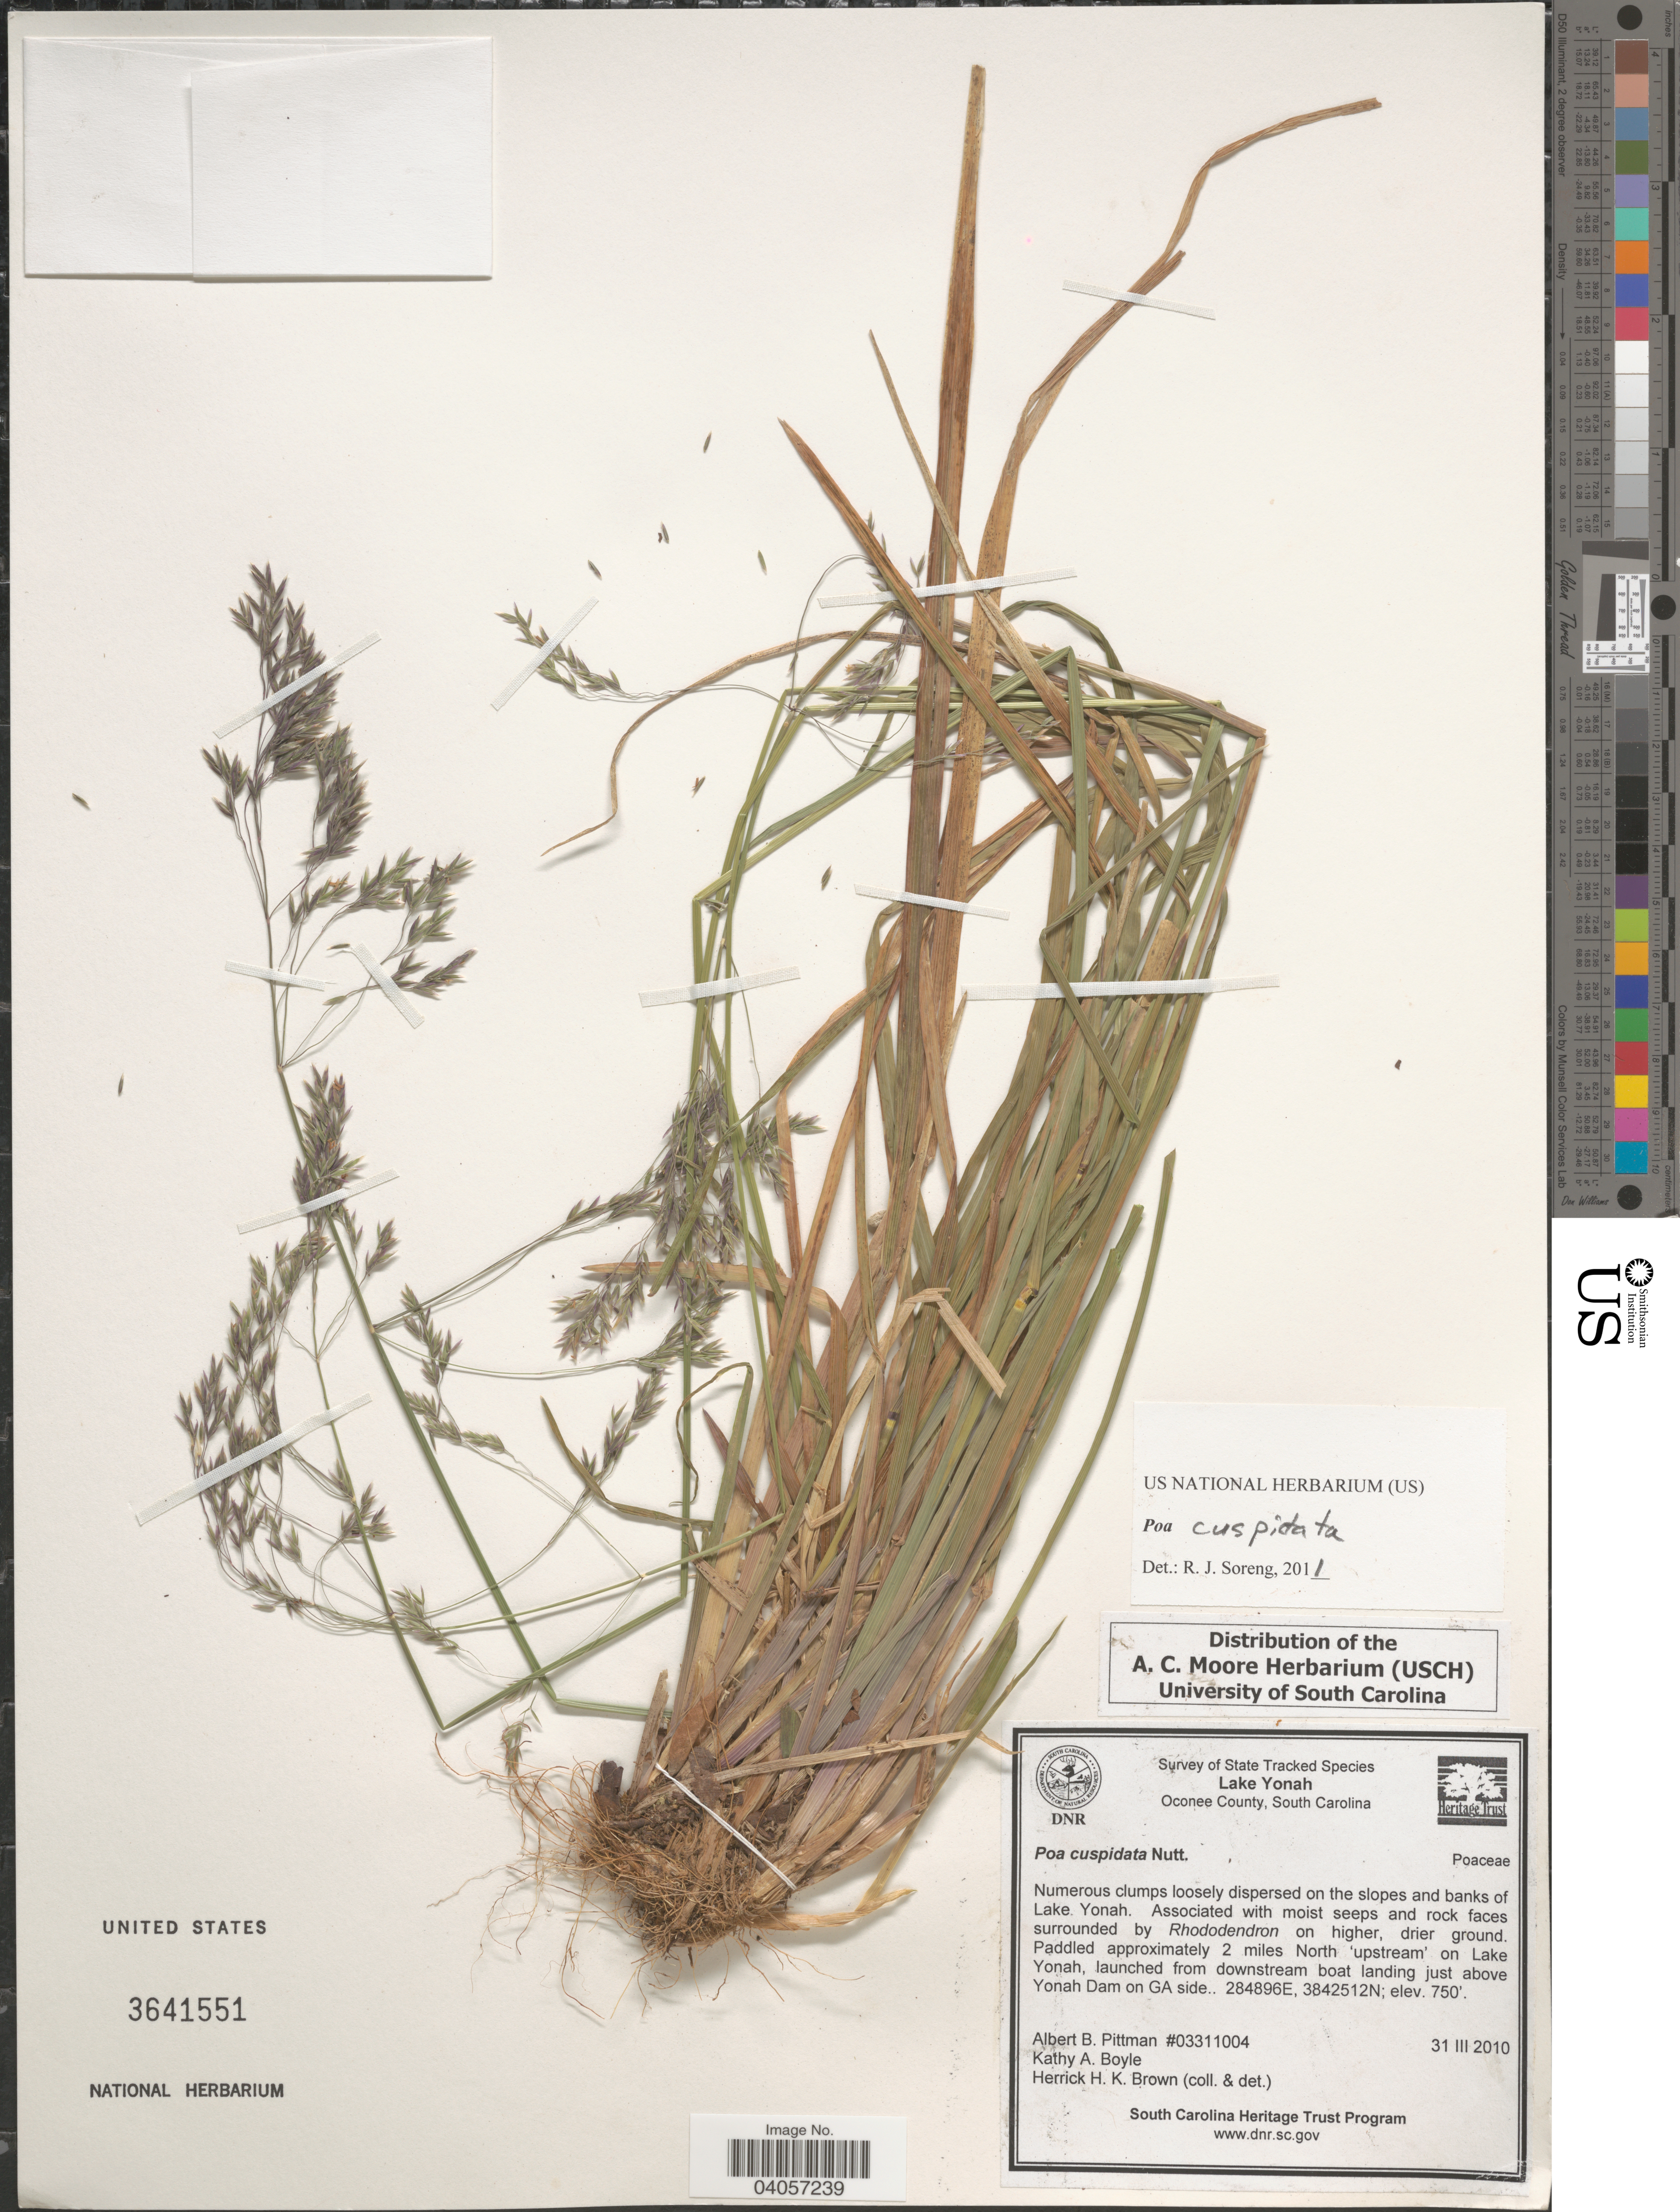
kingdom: Plantae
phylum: Tracheophyta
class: Liliopsida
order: Poales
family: Poaceae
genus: Poa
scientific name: Poa cuspidata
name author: Nutt.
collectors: A. B. Pittman, K. A. Boyle & H. H. K. Brown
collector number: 03311004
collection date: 2010-03-31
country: United States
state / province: South Carolina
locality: Lake Yonah. Oconee County. On the slopes and banks of Lake Yonah. Paddled approximately 2 miles North 'upstream' on Lake Yonah, launched from downstream boat landing just above Yonah Dam on GA side.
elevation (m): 229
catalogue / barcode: US 3641551